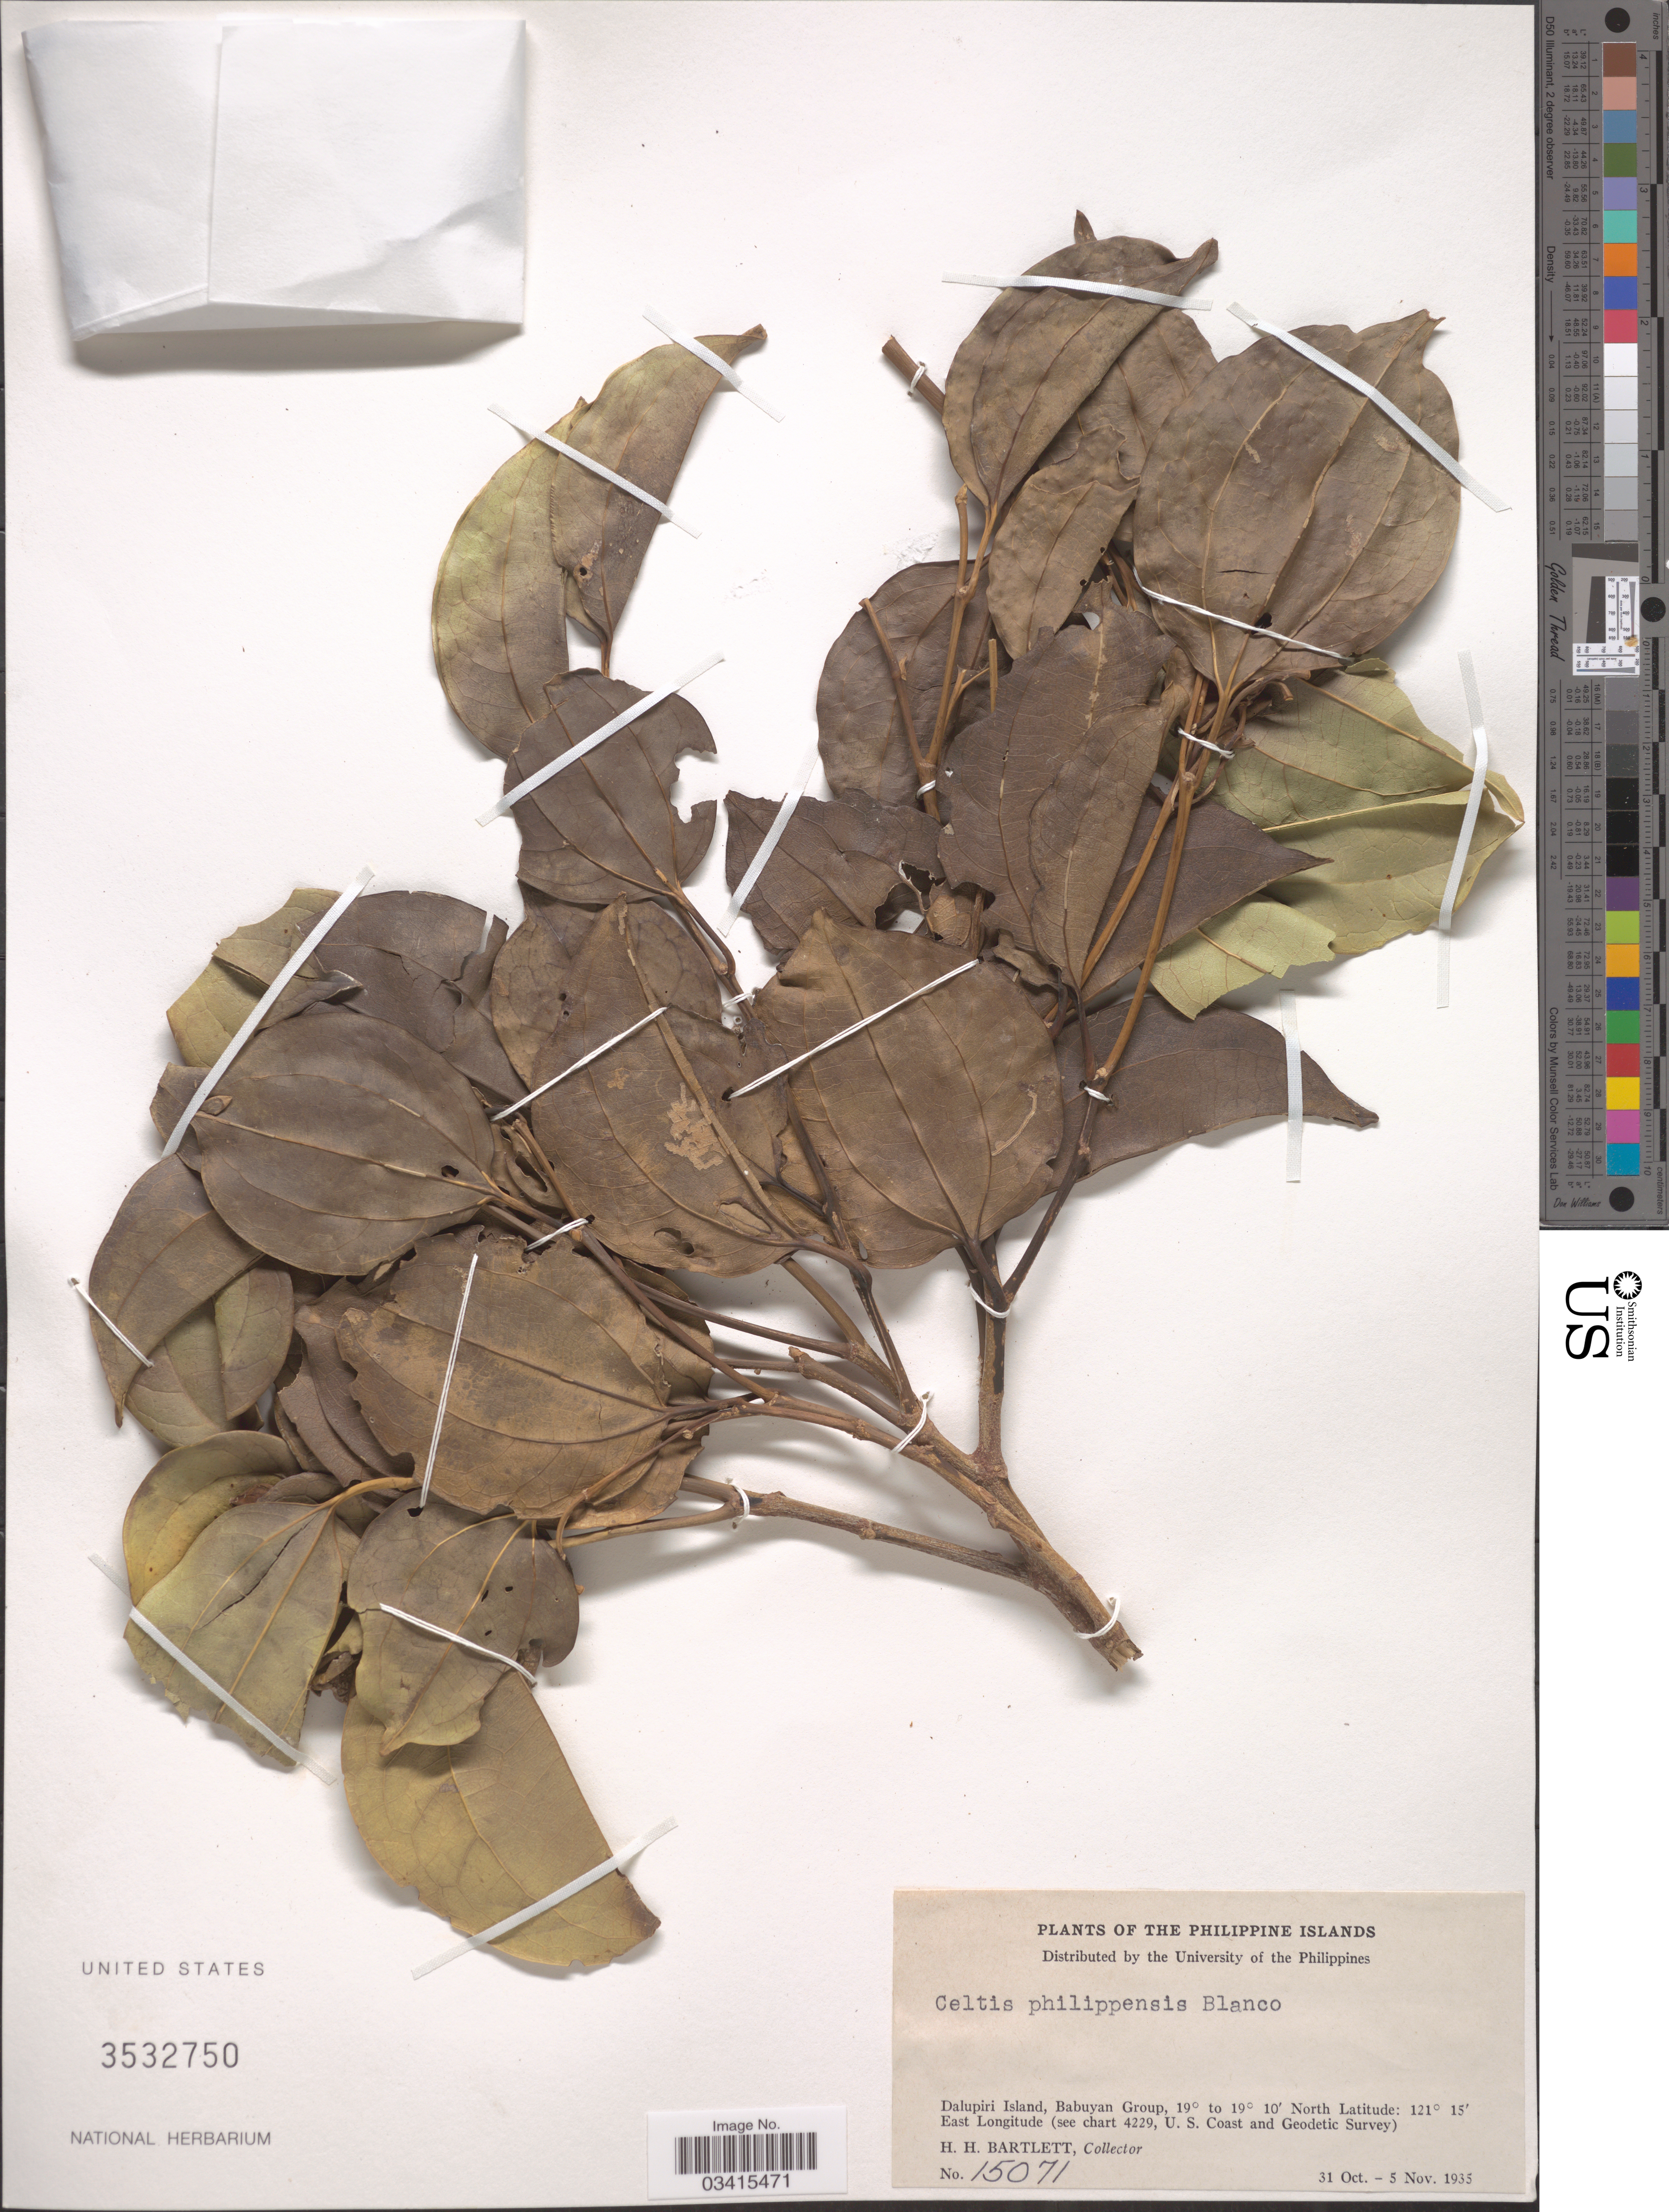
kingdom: Plantae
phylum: Tracheophyta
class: Magnoliopsida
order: Rosales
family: Cannabaceae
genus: Celtis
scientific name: Celtis philippensis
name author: Blanco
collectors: H. H. Bartlett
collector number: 15071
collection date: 1935-10-31/1935-11-05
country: Philippines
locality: Dalupiri Island, Babuyan Group.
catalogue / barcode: US 3532750